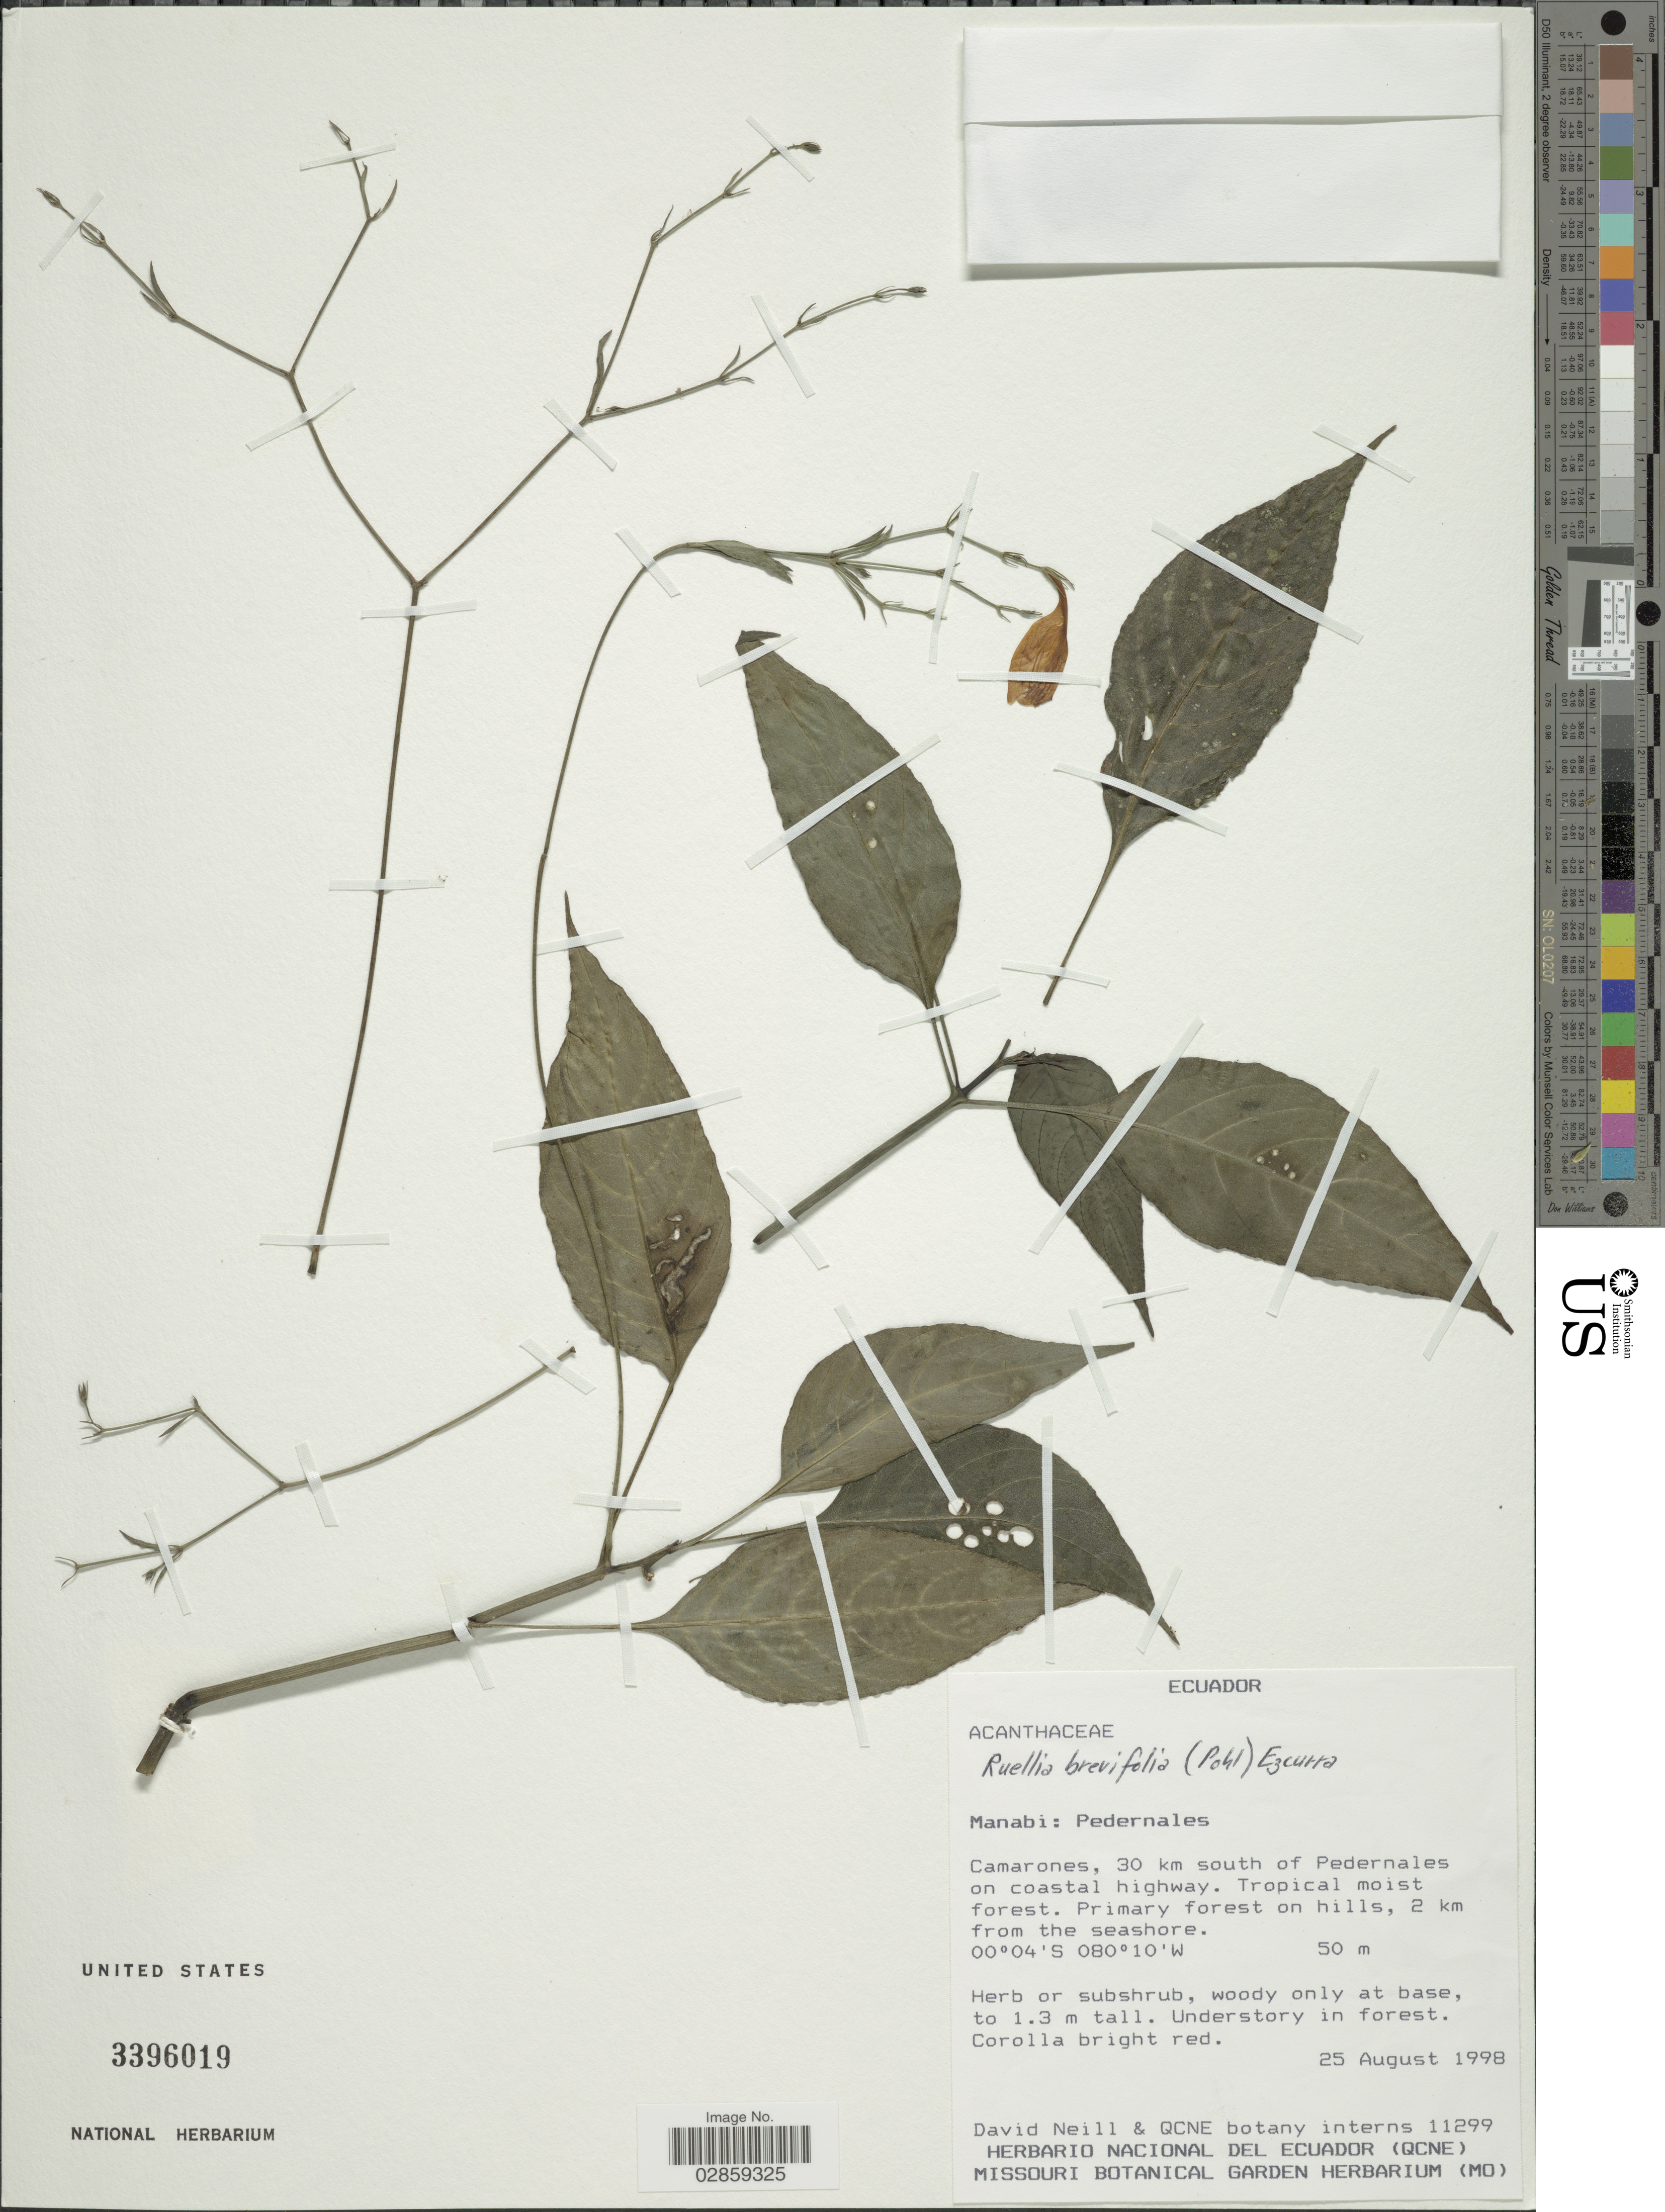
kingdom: Plantae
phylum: Tracheophyta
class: Magnoliopsida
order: Lamiales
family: Acanthaceae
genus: Ruellia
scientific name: Ruellia brevifolia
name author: (Pohl) C. Ezcurra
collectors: D. A. Neill & et al.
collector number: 11299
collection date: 1998-08-25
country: Ecuador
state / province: Manabí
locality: Pedernales, Camarones, 30 km south of Pedernales on coastal highway.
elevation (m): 50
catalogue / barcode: US 3396019